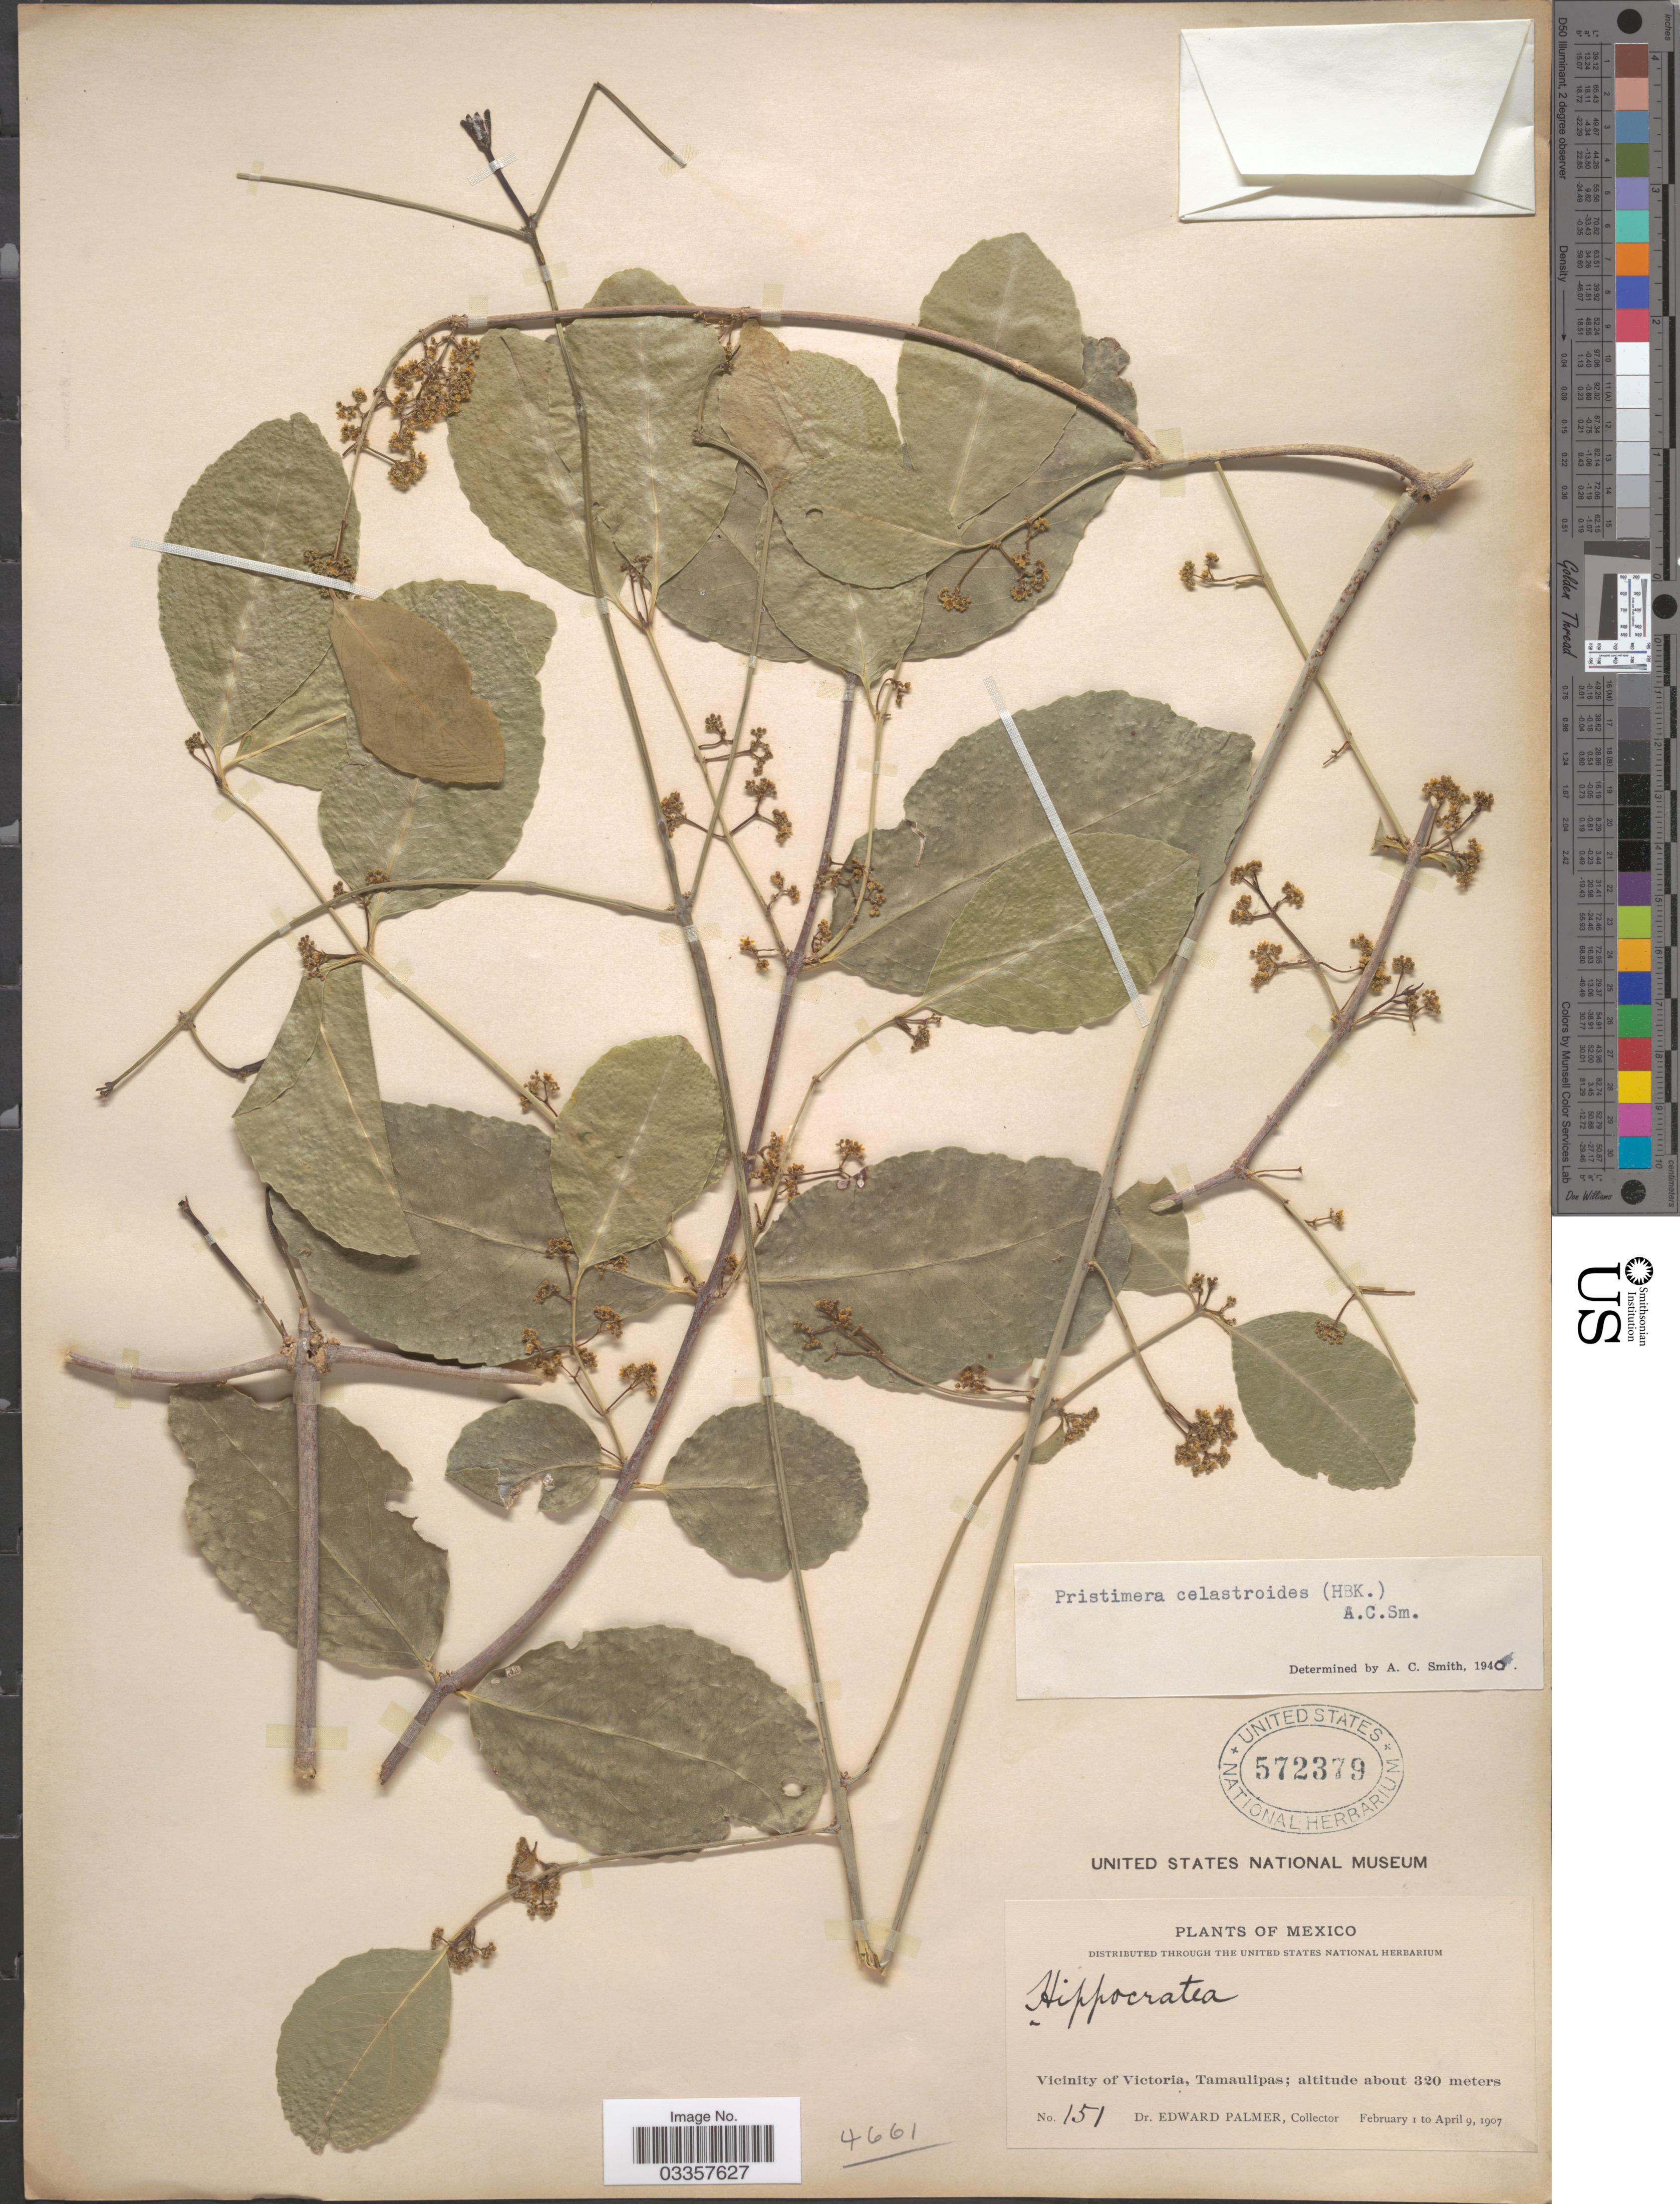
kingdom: Plantae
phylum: Tracheophyta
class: Magnoliopsida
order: Celastrales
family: Celastraceae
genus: Pristimera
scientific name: Pristimera celastroides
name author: (Kunth) A.C. Sm.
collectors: E. Palmer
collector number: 151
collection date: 1907-02-01/1907-04-09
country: Mexico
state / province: Tamaulipas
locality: Vicinity of Victoria.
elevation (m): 320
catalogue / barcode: US 572379